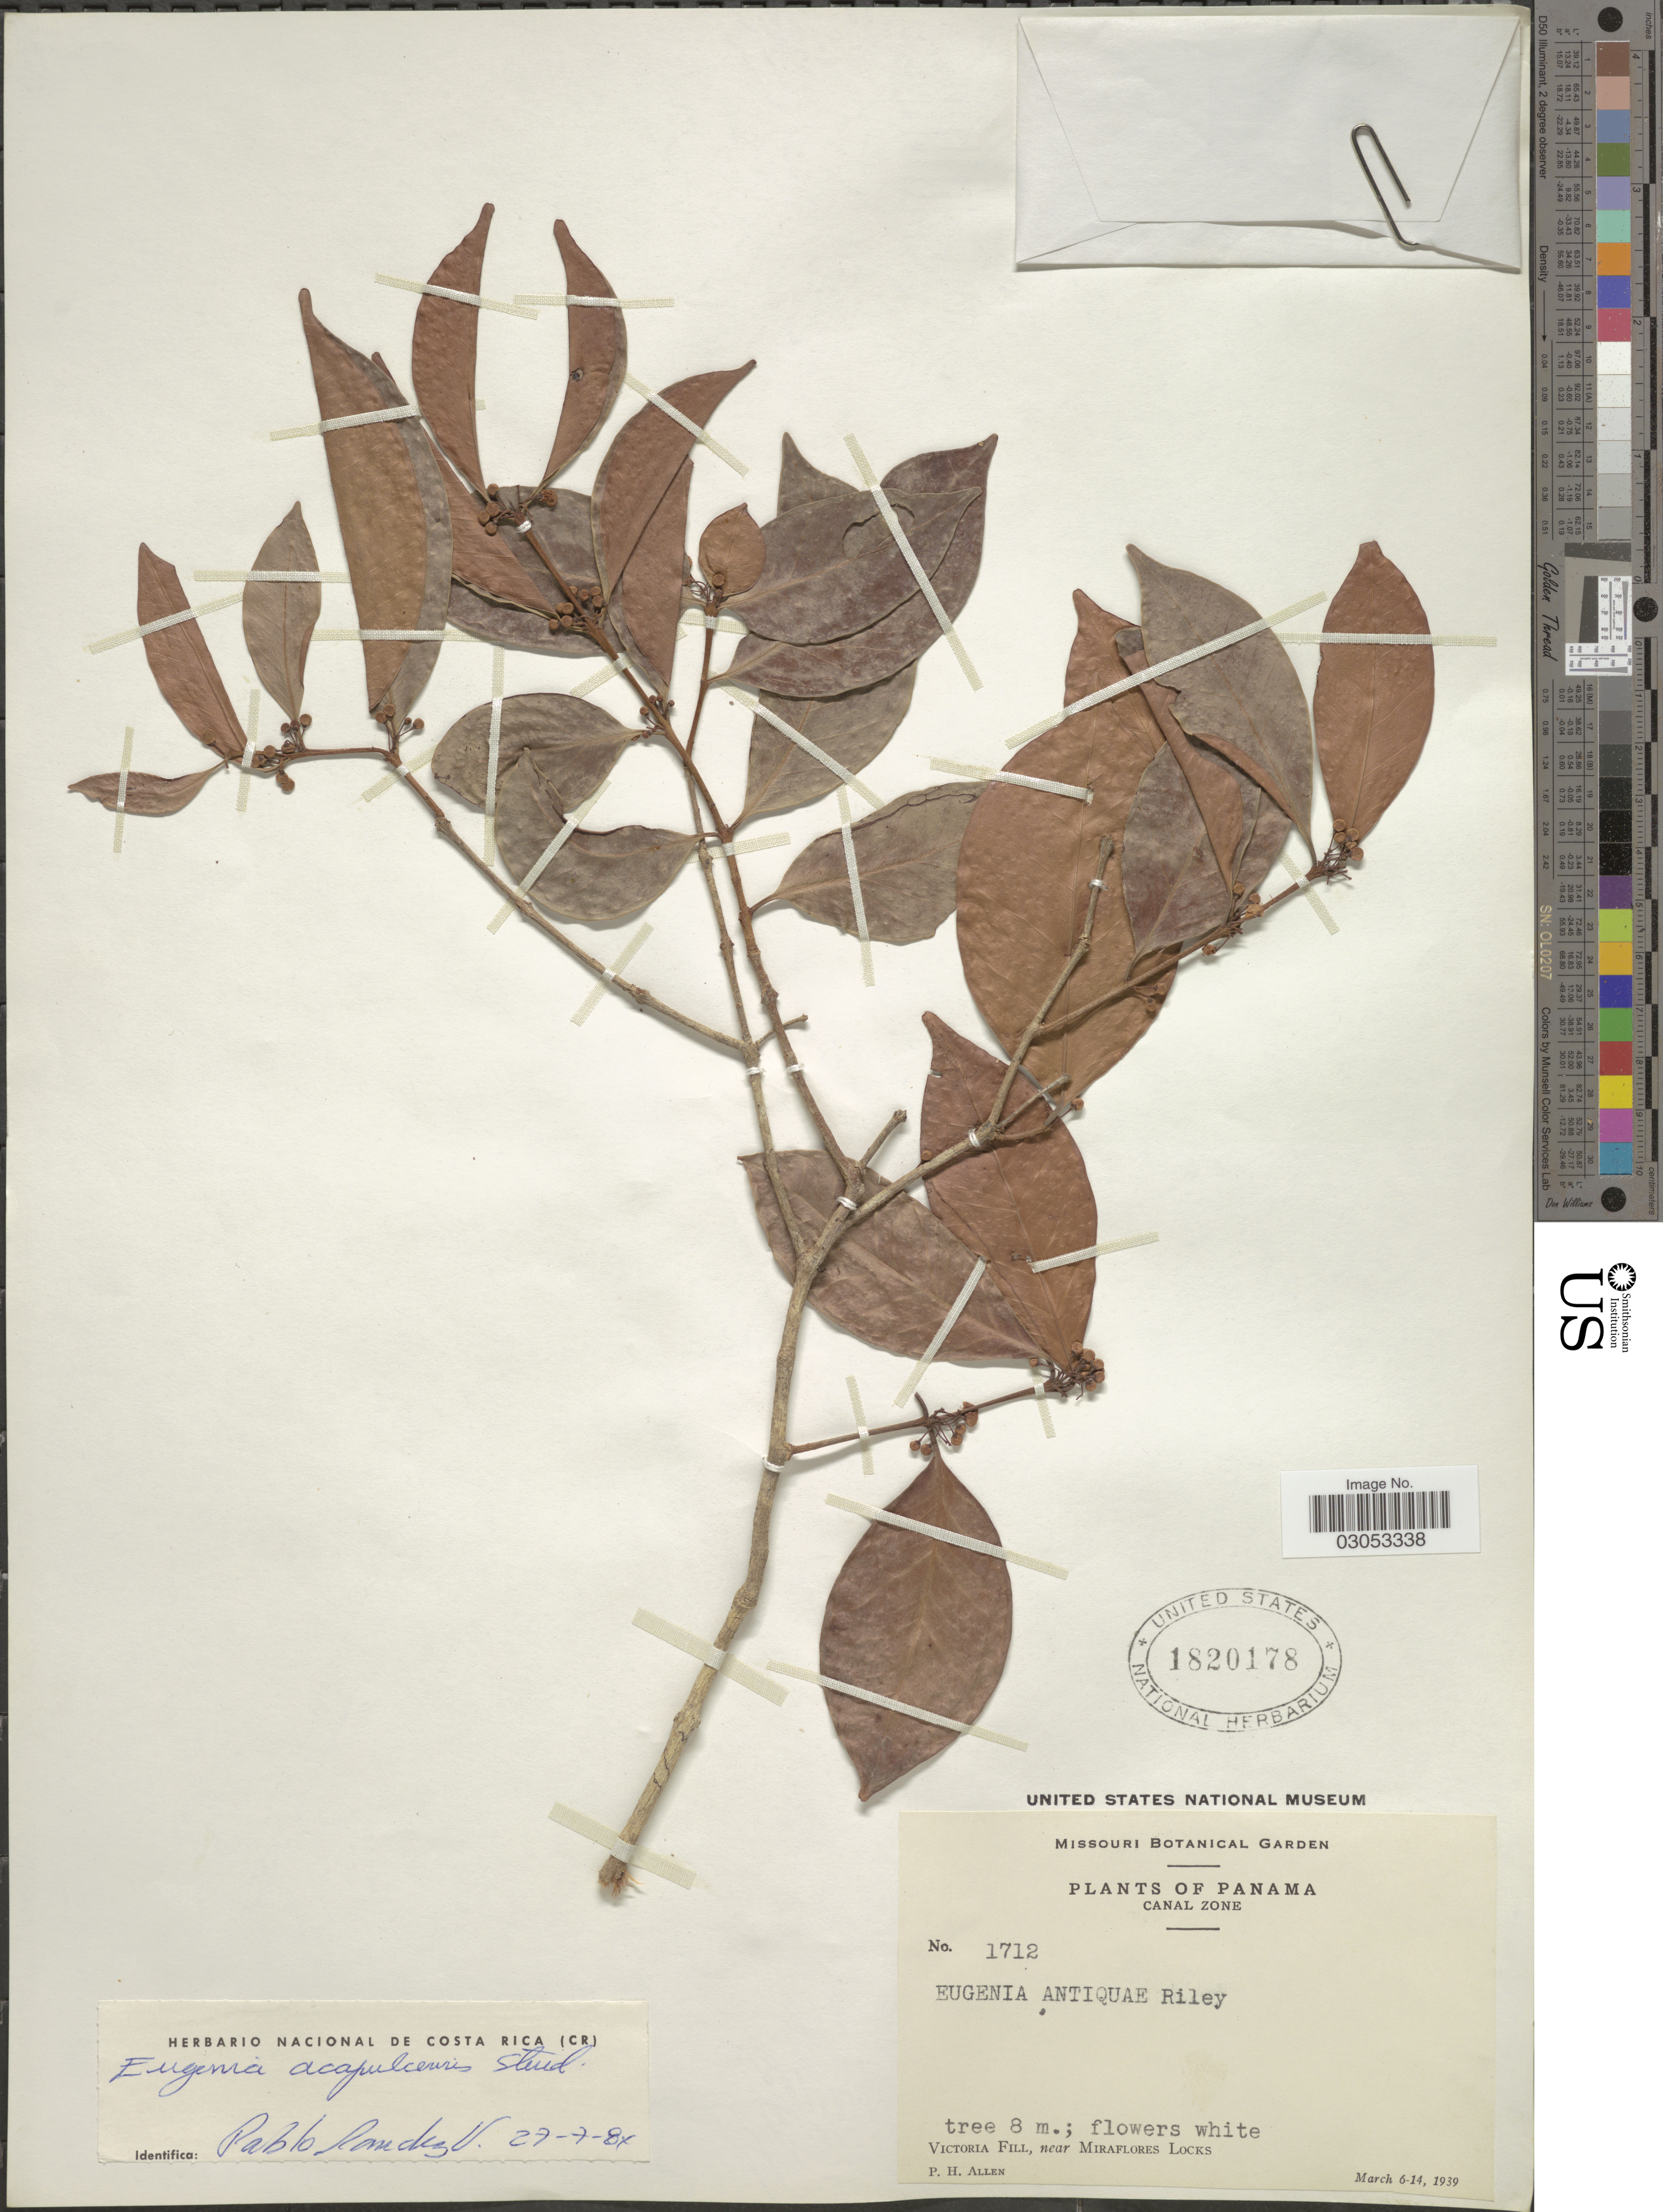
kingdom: Plantae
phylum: Tracheophyta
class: Magnoliopsida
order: Myrtales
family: Myrtaceae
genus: Eugenia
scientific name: Eugenia acapulcensis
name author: Steud.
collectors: P. H. Allen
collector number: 1712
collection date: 1939-03-06/1939-03-14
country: Panama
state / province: Panamá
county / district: Canal Zone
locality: Canal Zone, Victoria Fill, near Miraflores Locks.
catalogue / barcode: US 1820178